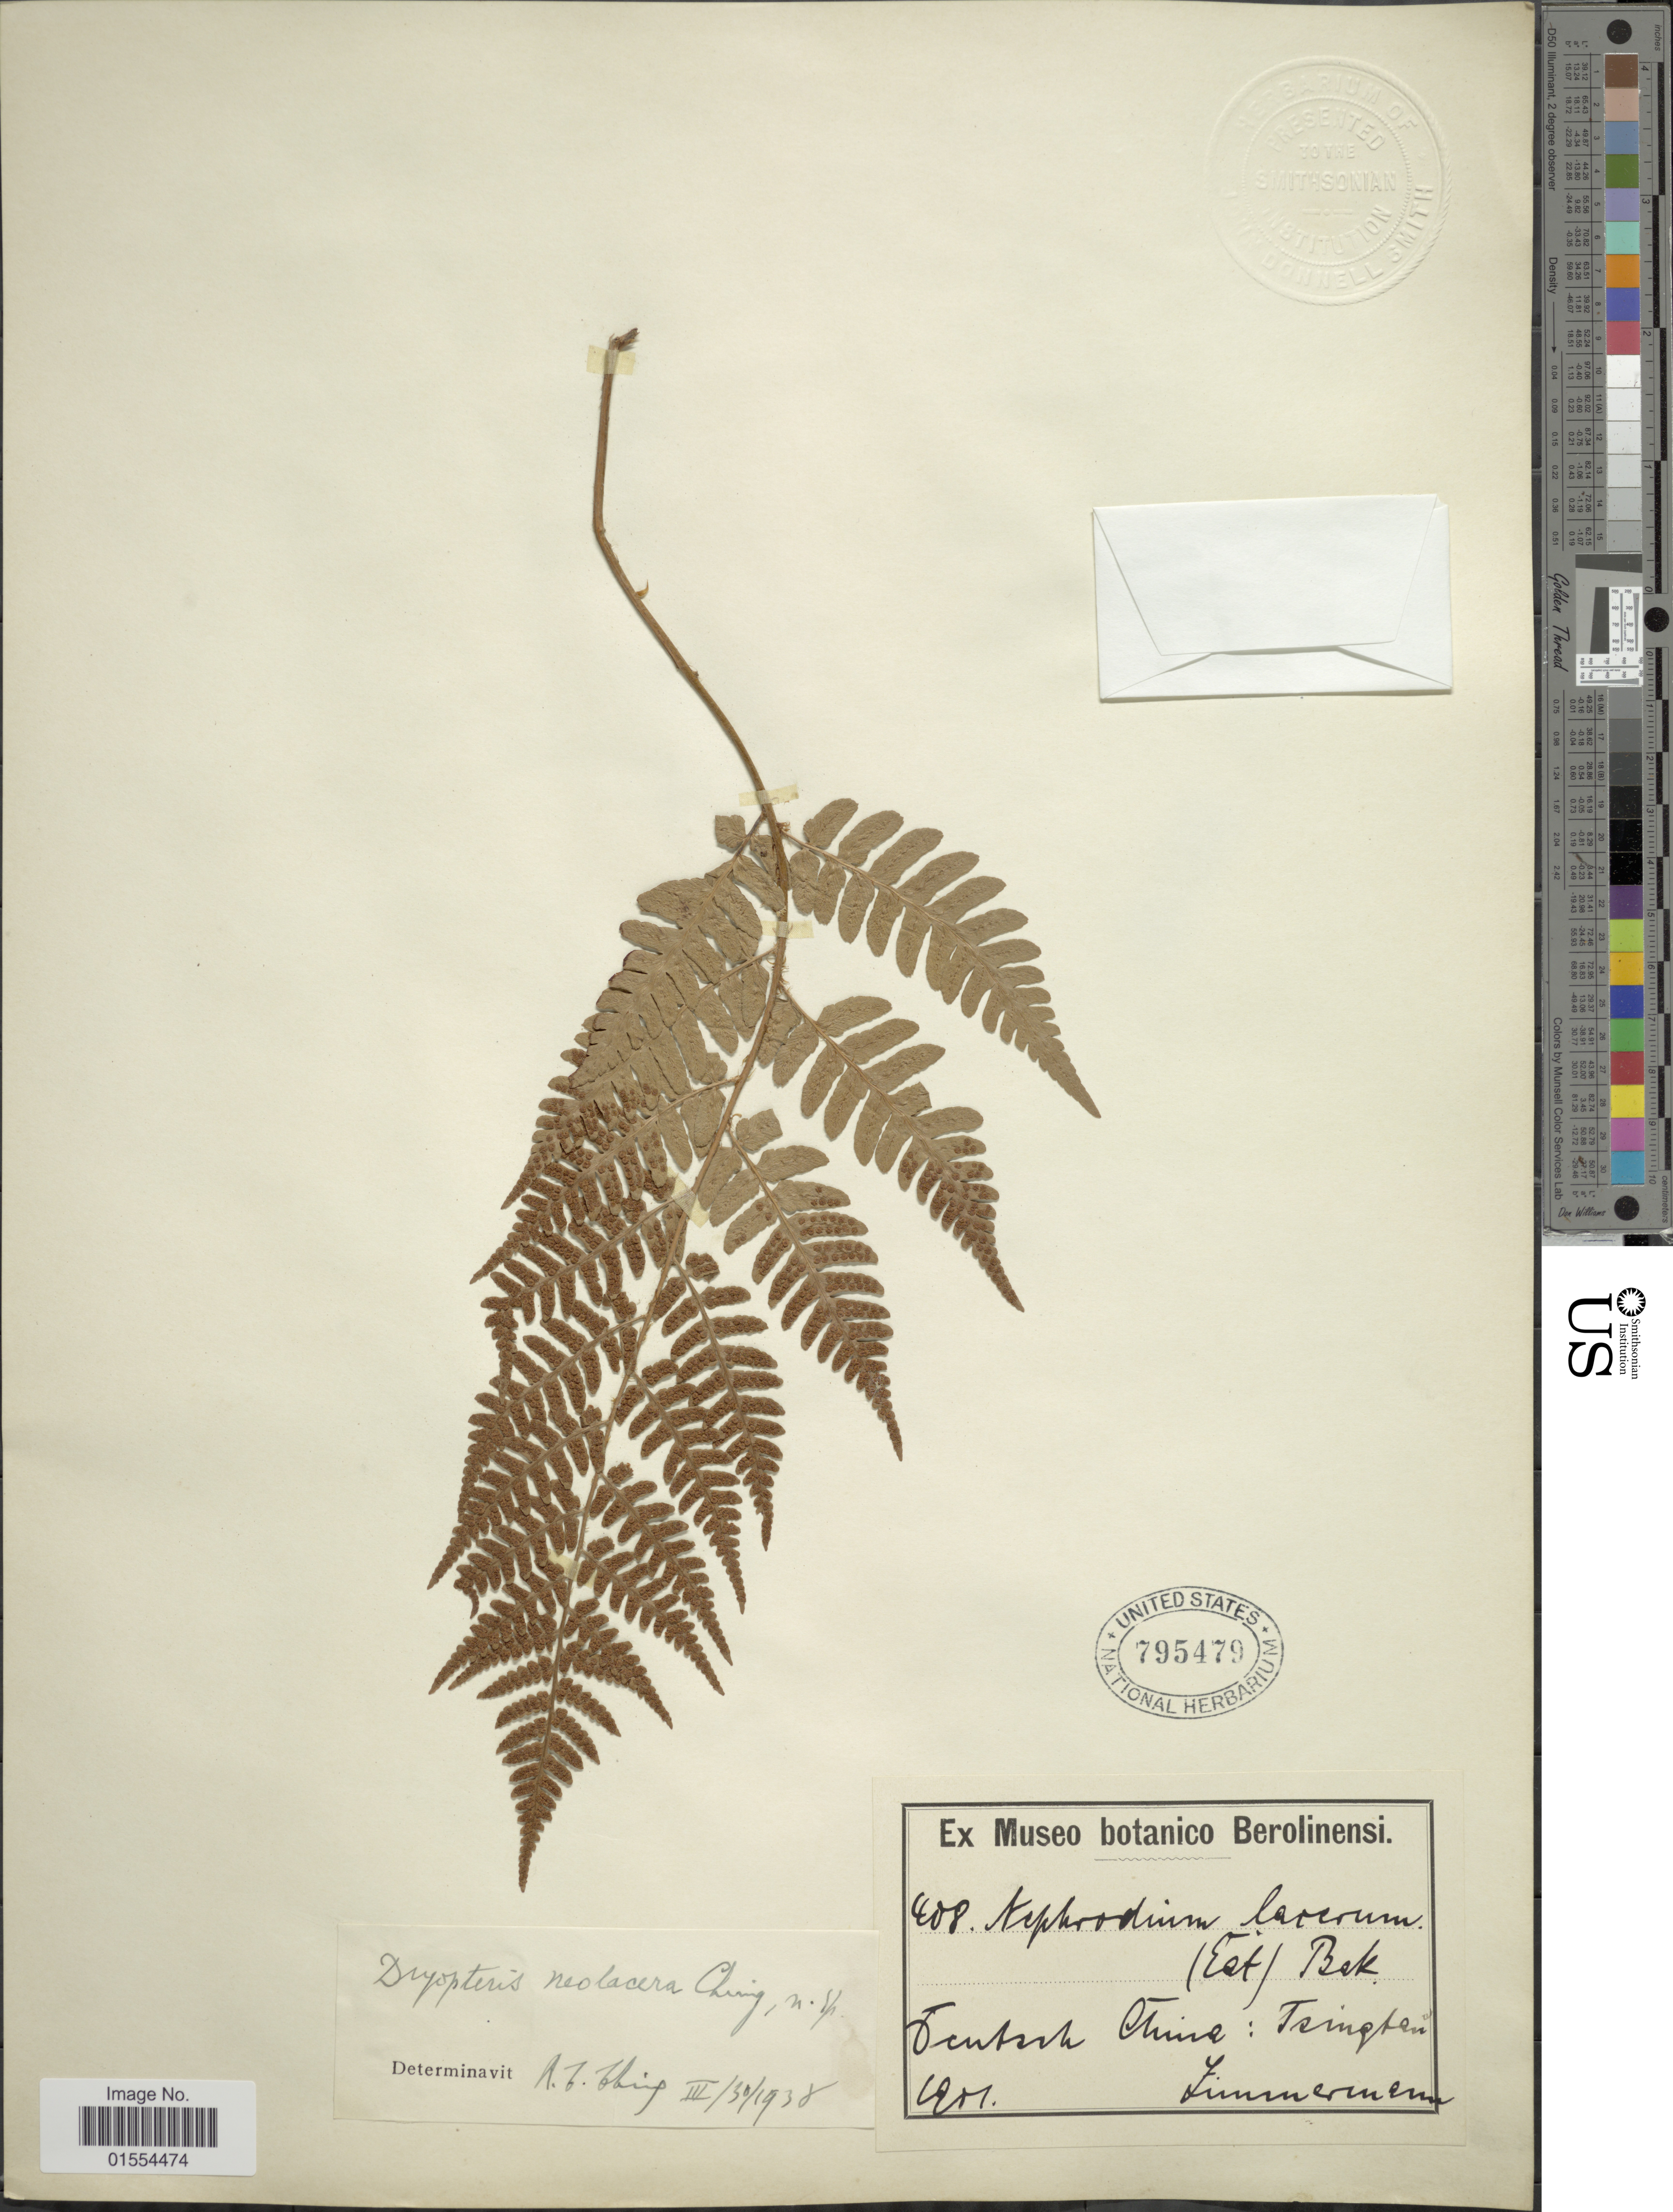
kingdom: Plantae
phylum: Tracheophyta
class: Polypodiopsida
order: Polypodiales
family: Dryopteridaceae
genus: Dryopteris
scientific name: Dryopteris neolacera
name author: Ching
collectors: -. Zimmermann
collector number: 408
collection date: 1901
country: China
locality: Ten [illegible text] Chna: Tsingtan.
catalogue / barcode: US 795479